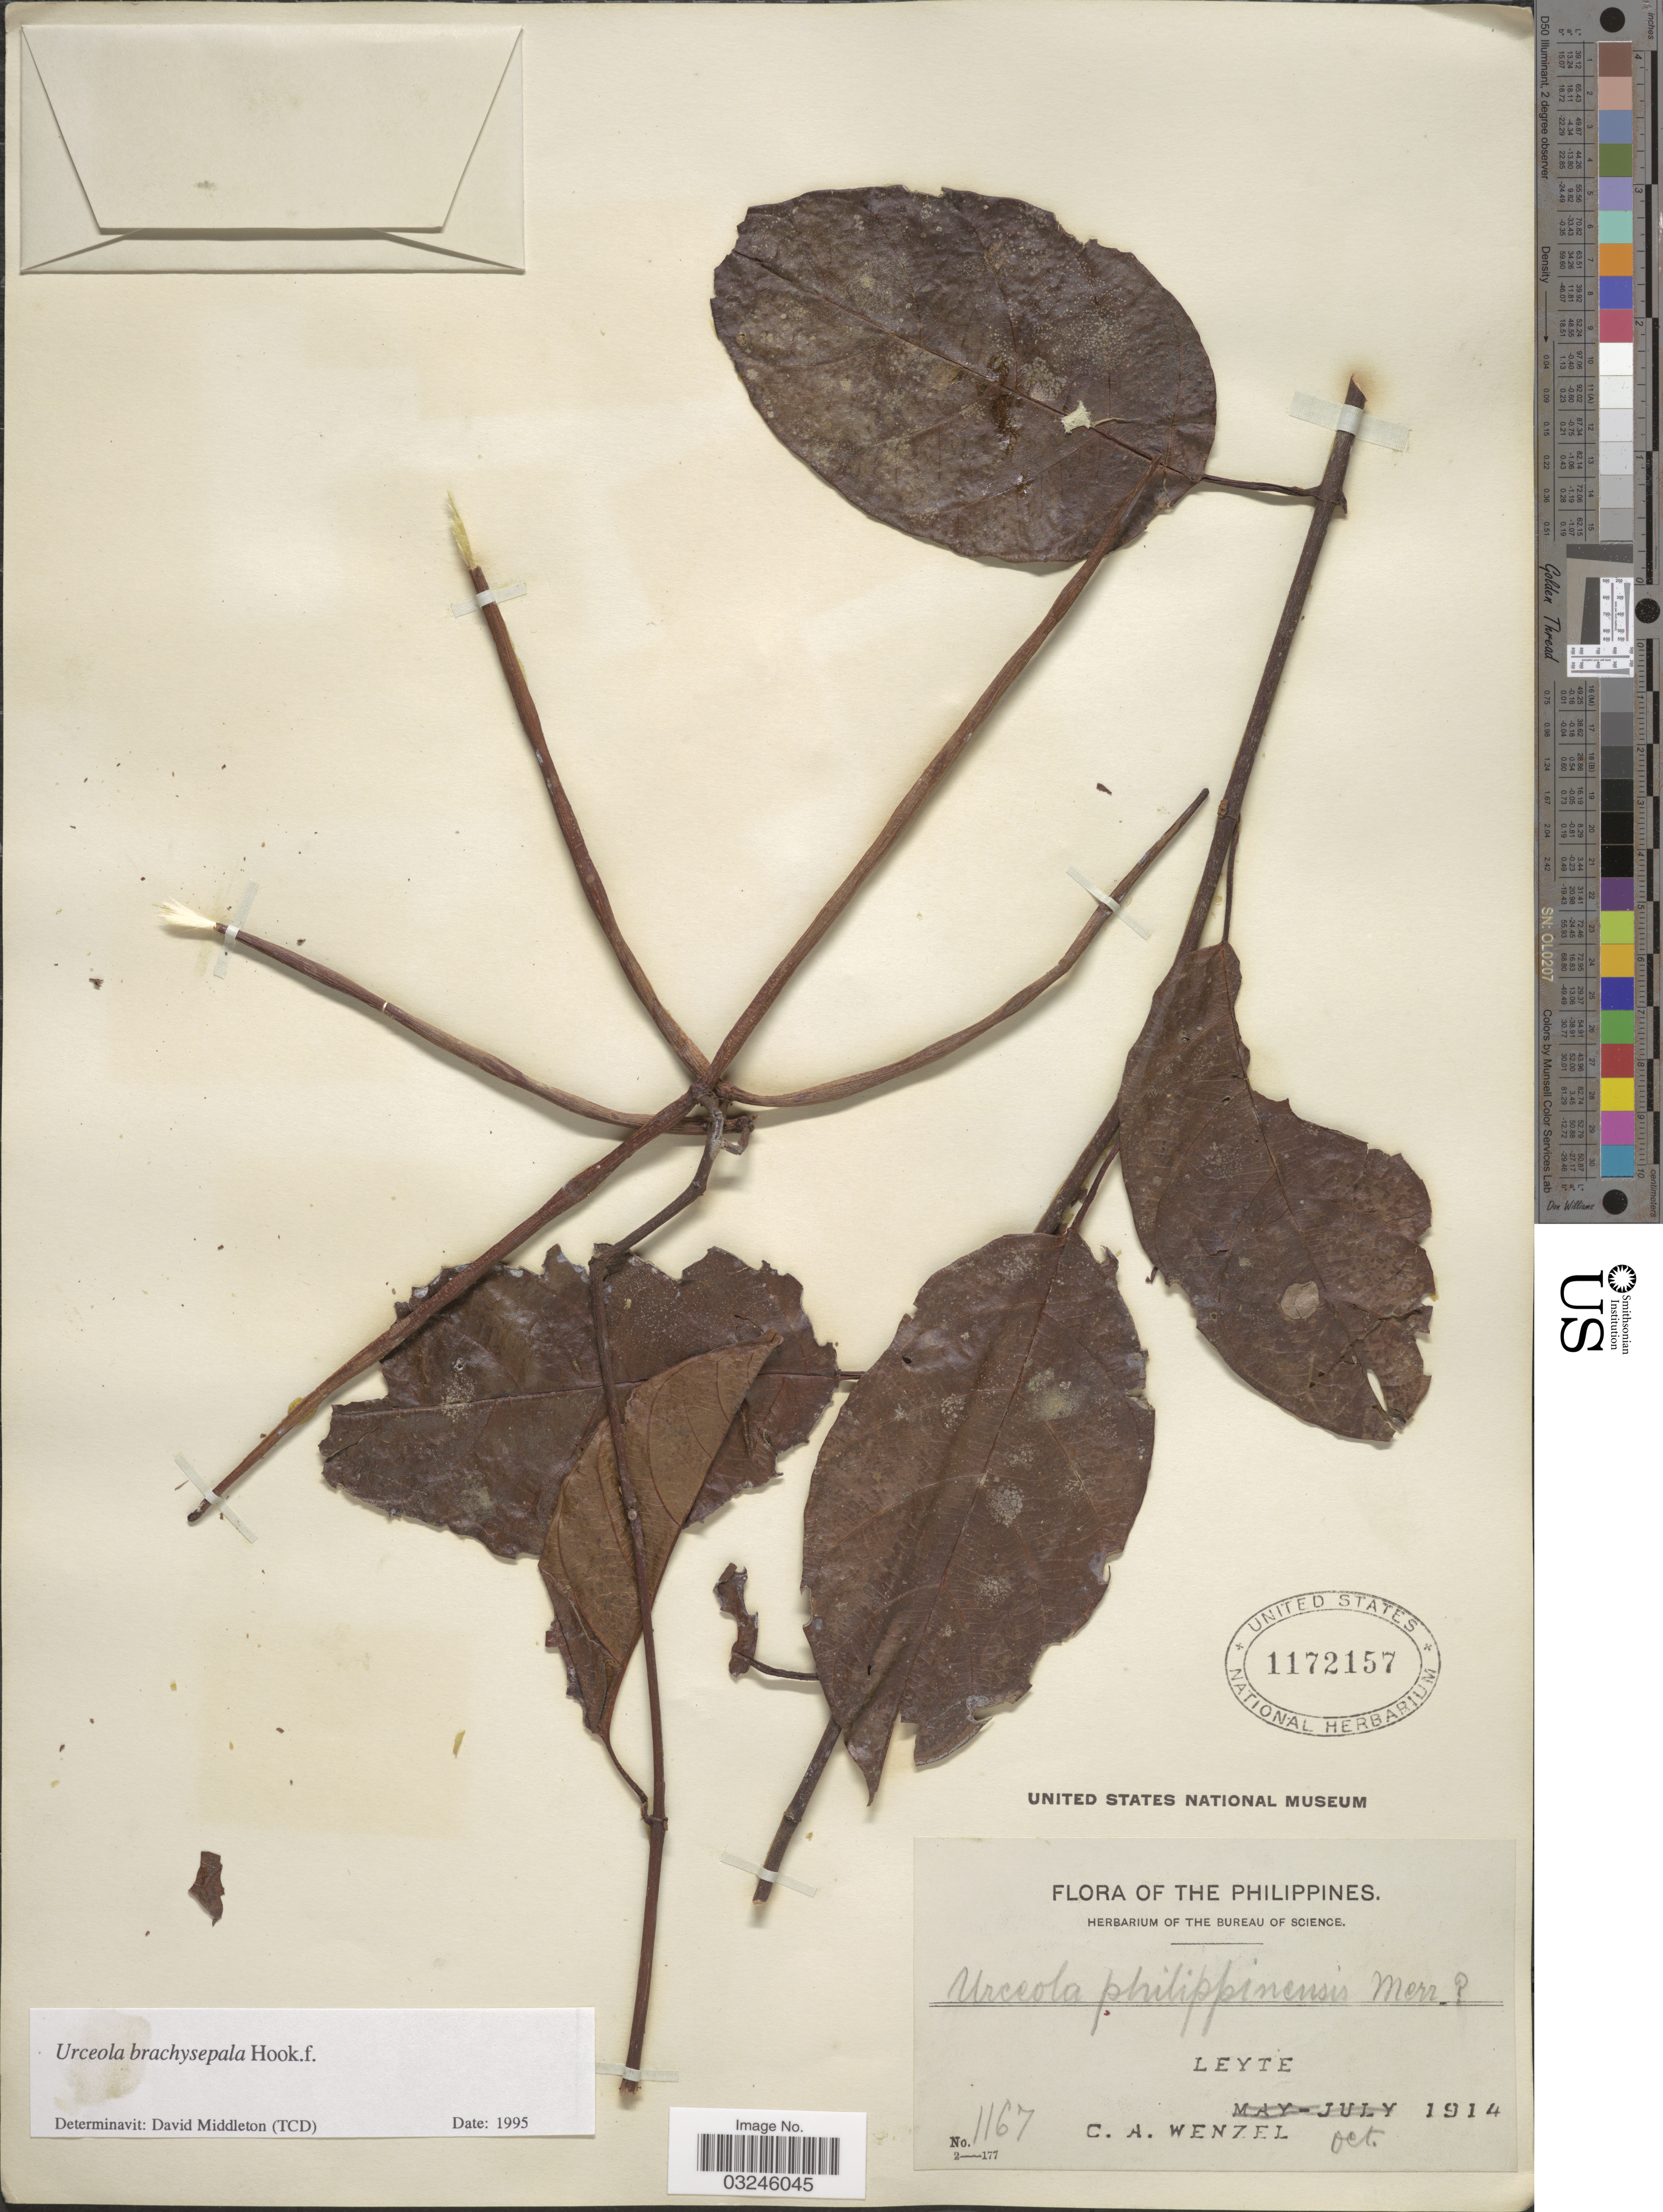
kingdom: Plantae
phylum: Tracheophyta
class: Magnoliopsida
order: Gentianales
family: Apocynaceae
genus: Urceola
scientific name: Urceola brachysepala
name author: Hook. f.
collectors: C. Wenzel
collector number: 1167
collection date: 1914-10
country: Philippines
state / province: Eastern Visayas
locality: Leyte.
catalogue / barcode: US 1172157